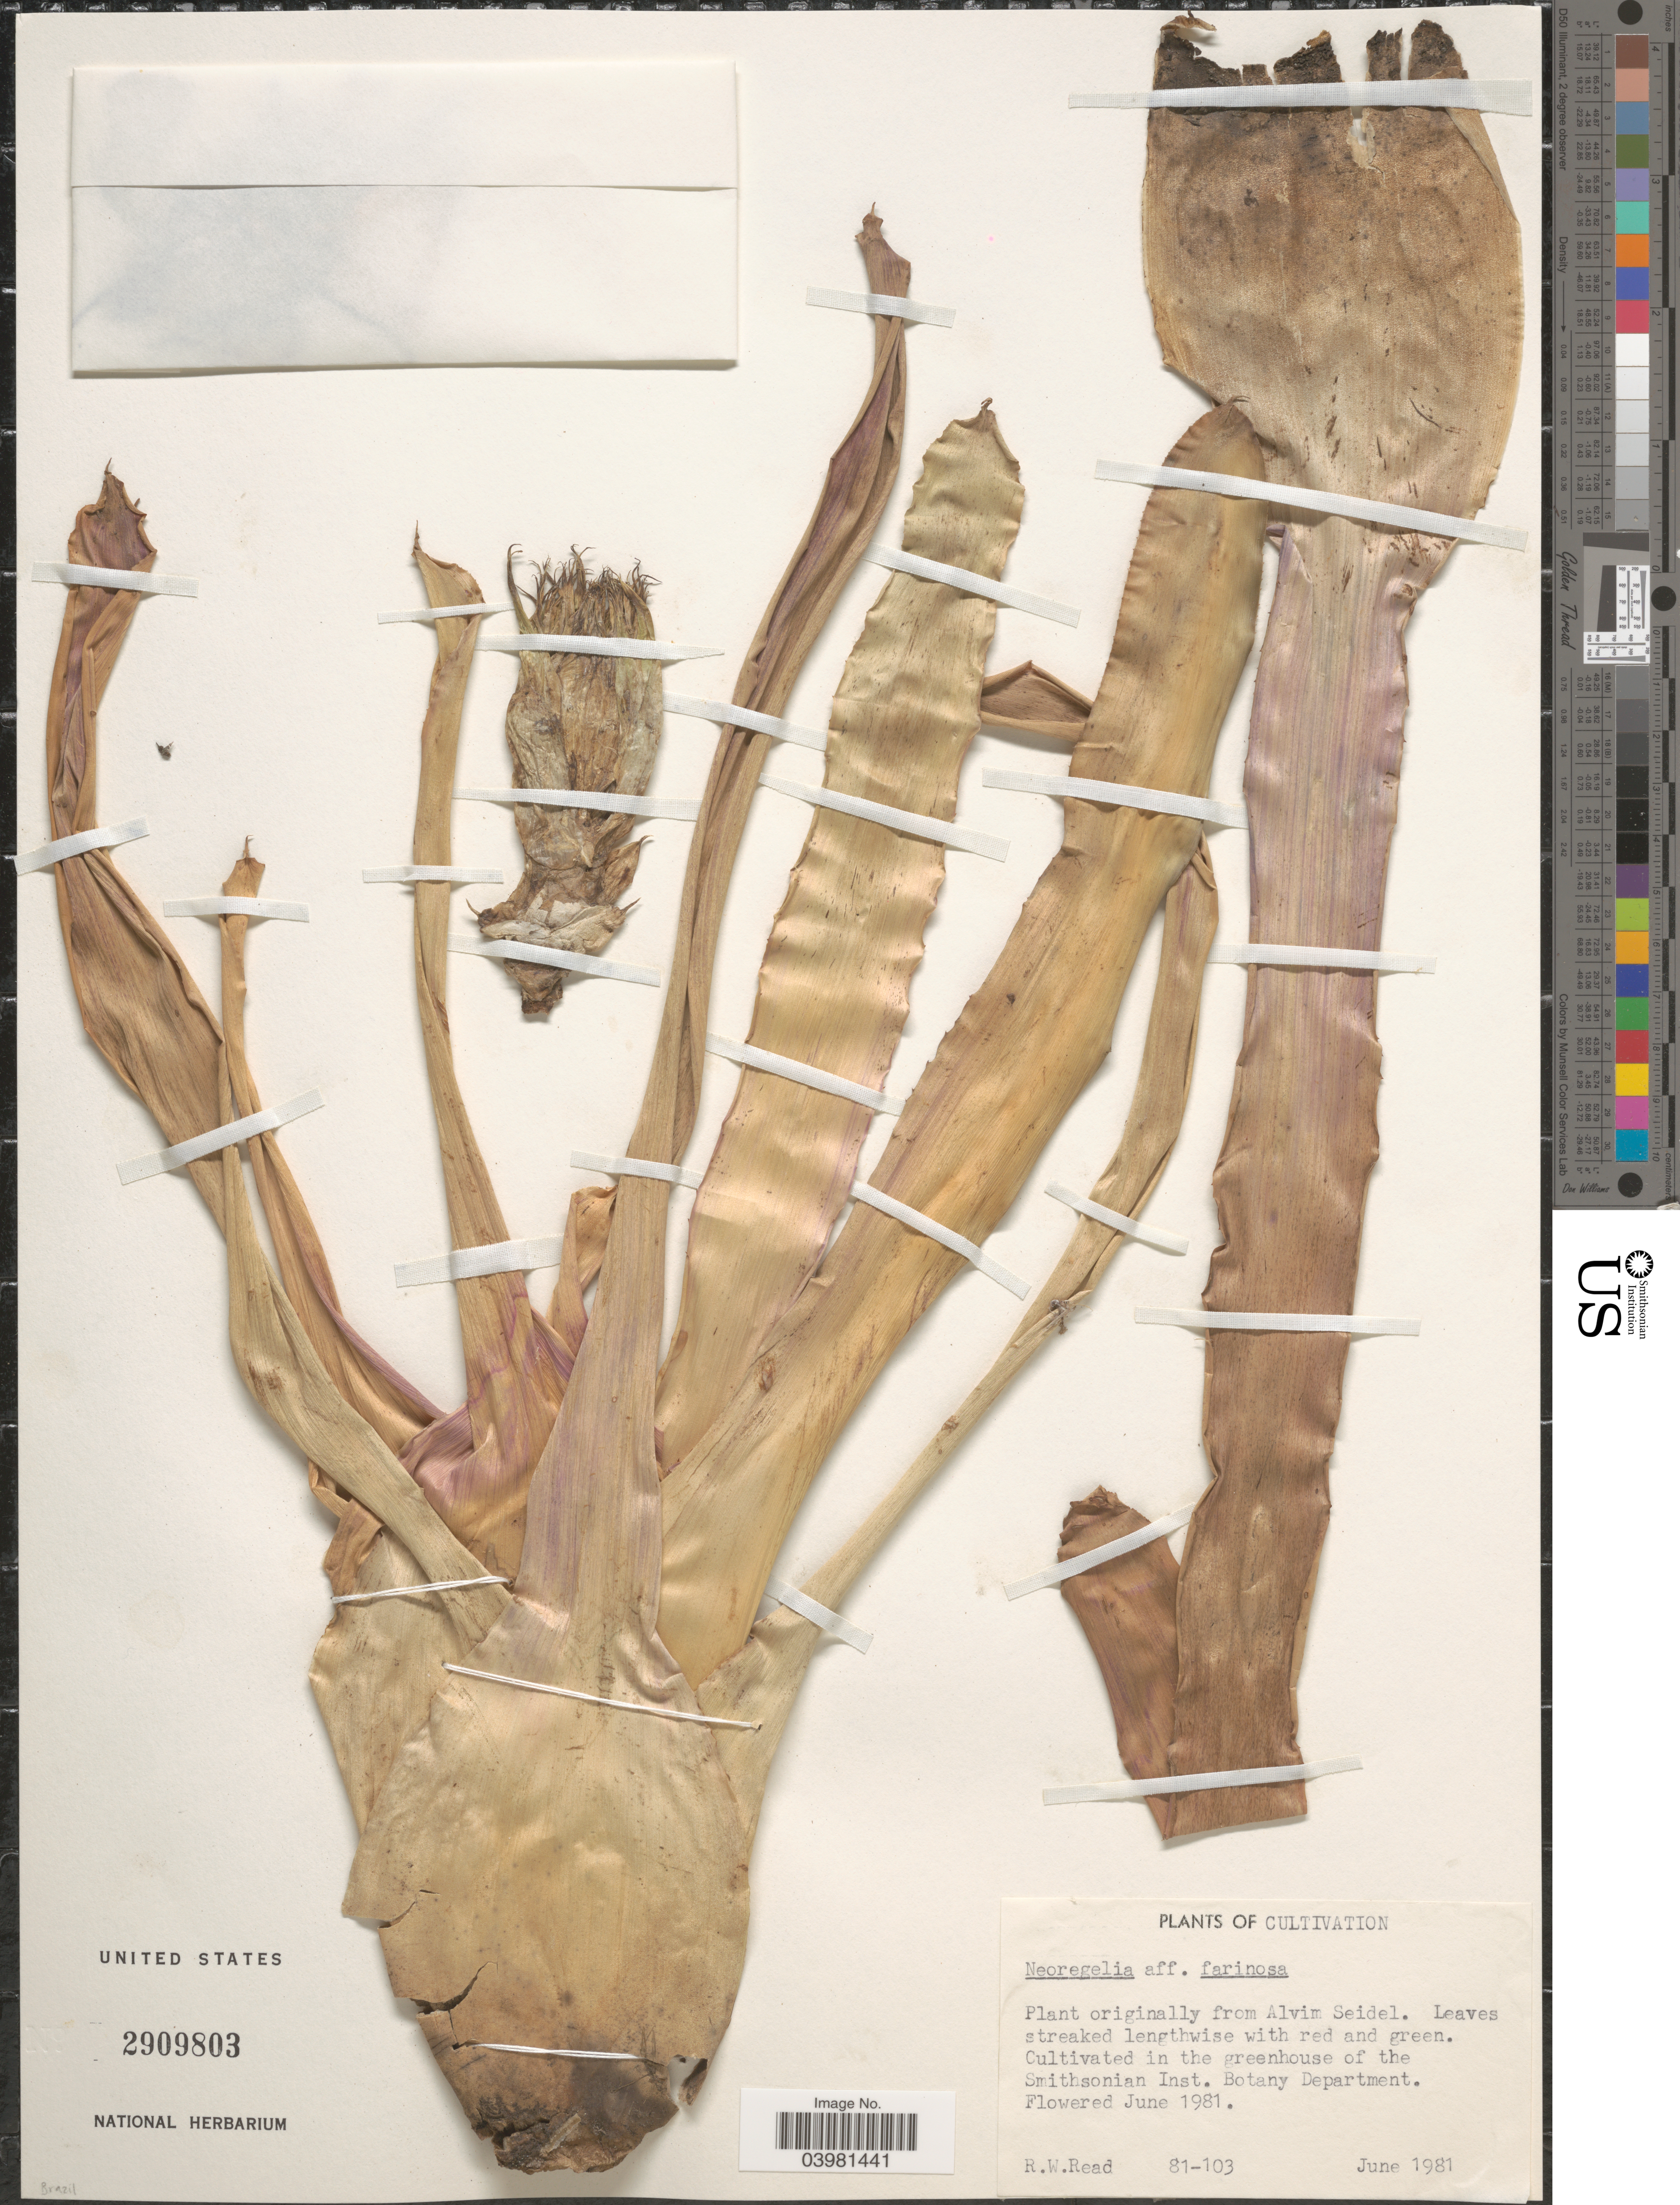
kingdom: Plantae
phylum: Tracheophyta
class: Liliopsida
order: Poales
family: Bromeliaceae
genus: Neoregelia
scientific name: Neoregelia farinosa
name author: (Ule) L.B. Sm.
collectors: R. W. Read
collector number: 81-103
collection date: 1981-06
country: United States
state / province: District of Columbia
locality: In the greenhouse of the Smithsonian Inst. Botany Department.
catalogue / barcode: US 2909803